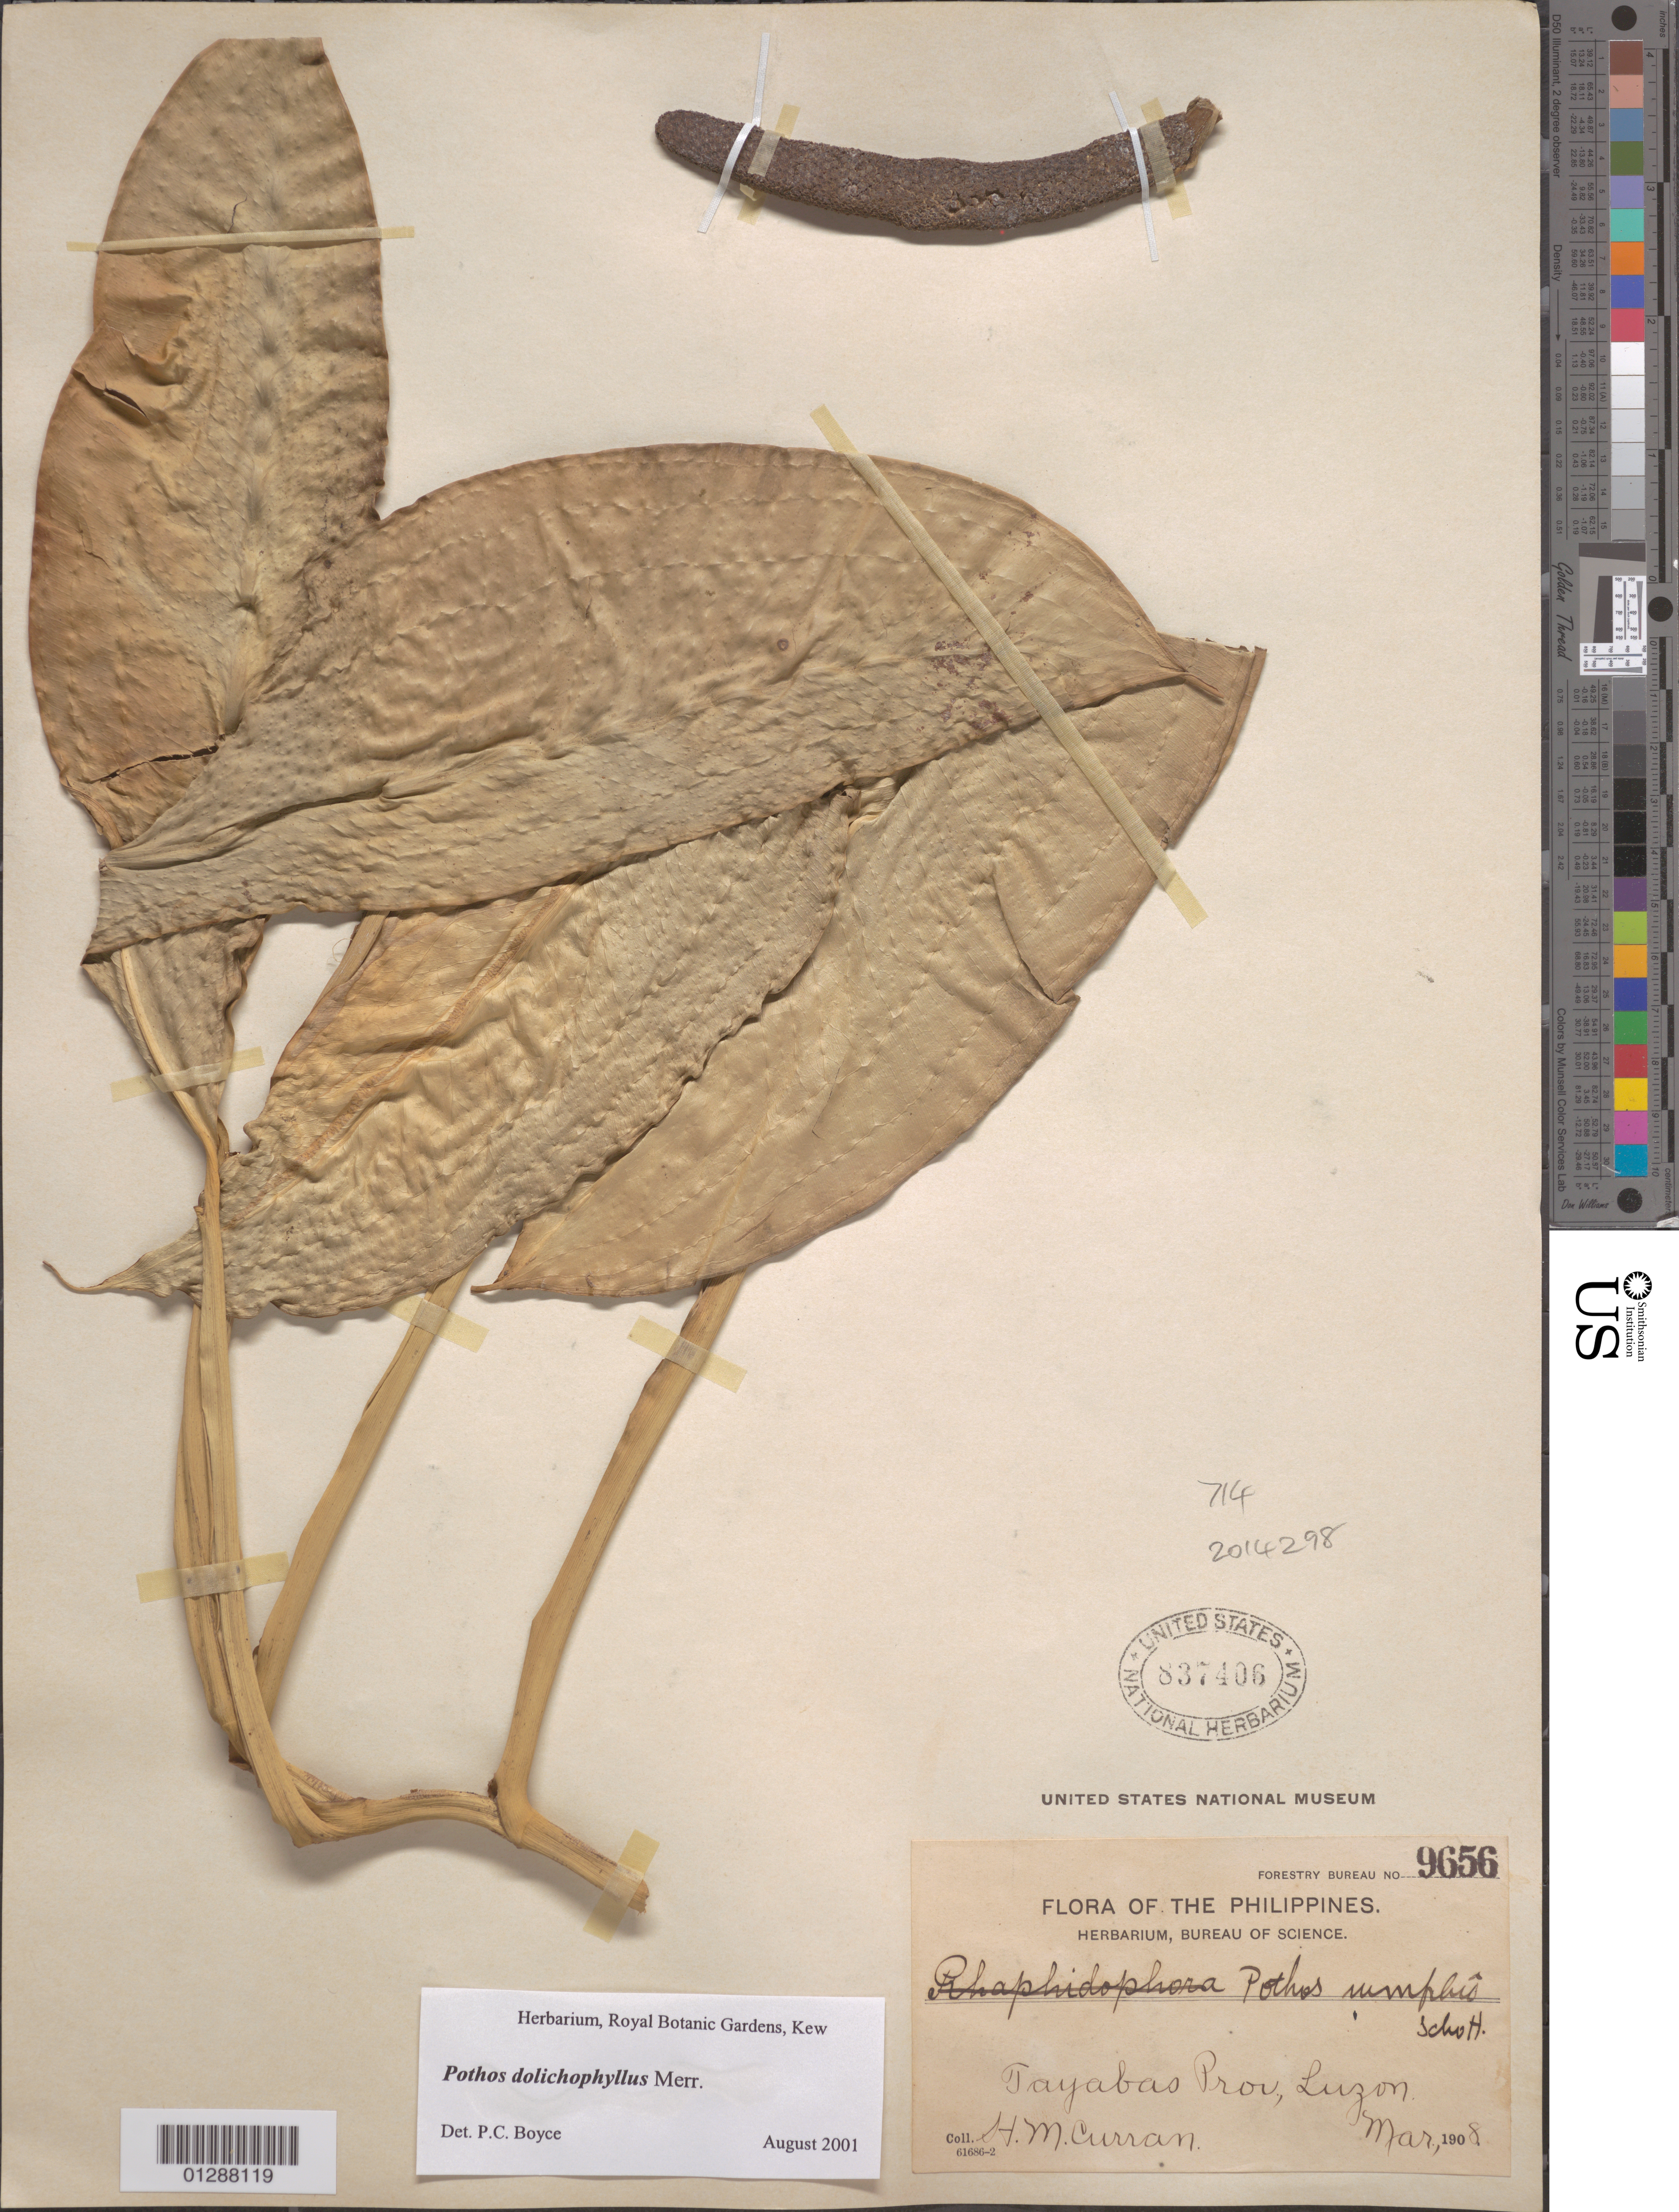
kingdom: Plantae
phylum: Tracheophyta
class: Liliopsida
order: Alismatales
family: Araceae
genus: Pothos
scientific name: Pothos dolichophyllus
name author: Merr.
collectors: H. M. Curran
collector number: Forestry Bureau 9656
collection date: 1908-03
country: Philippines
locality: Tayabas Prov., Luzon.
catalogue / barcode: US 837406